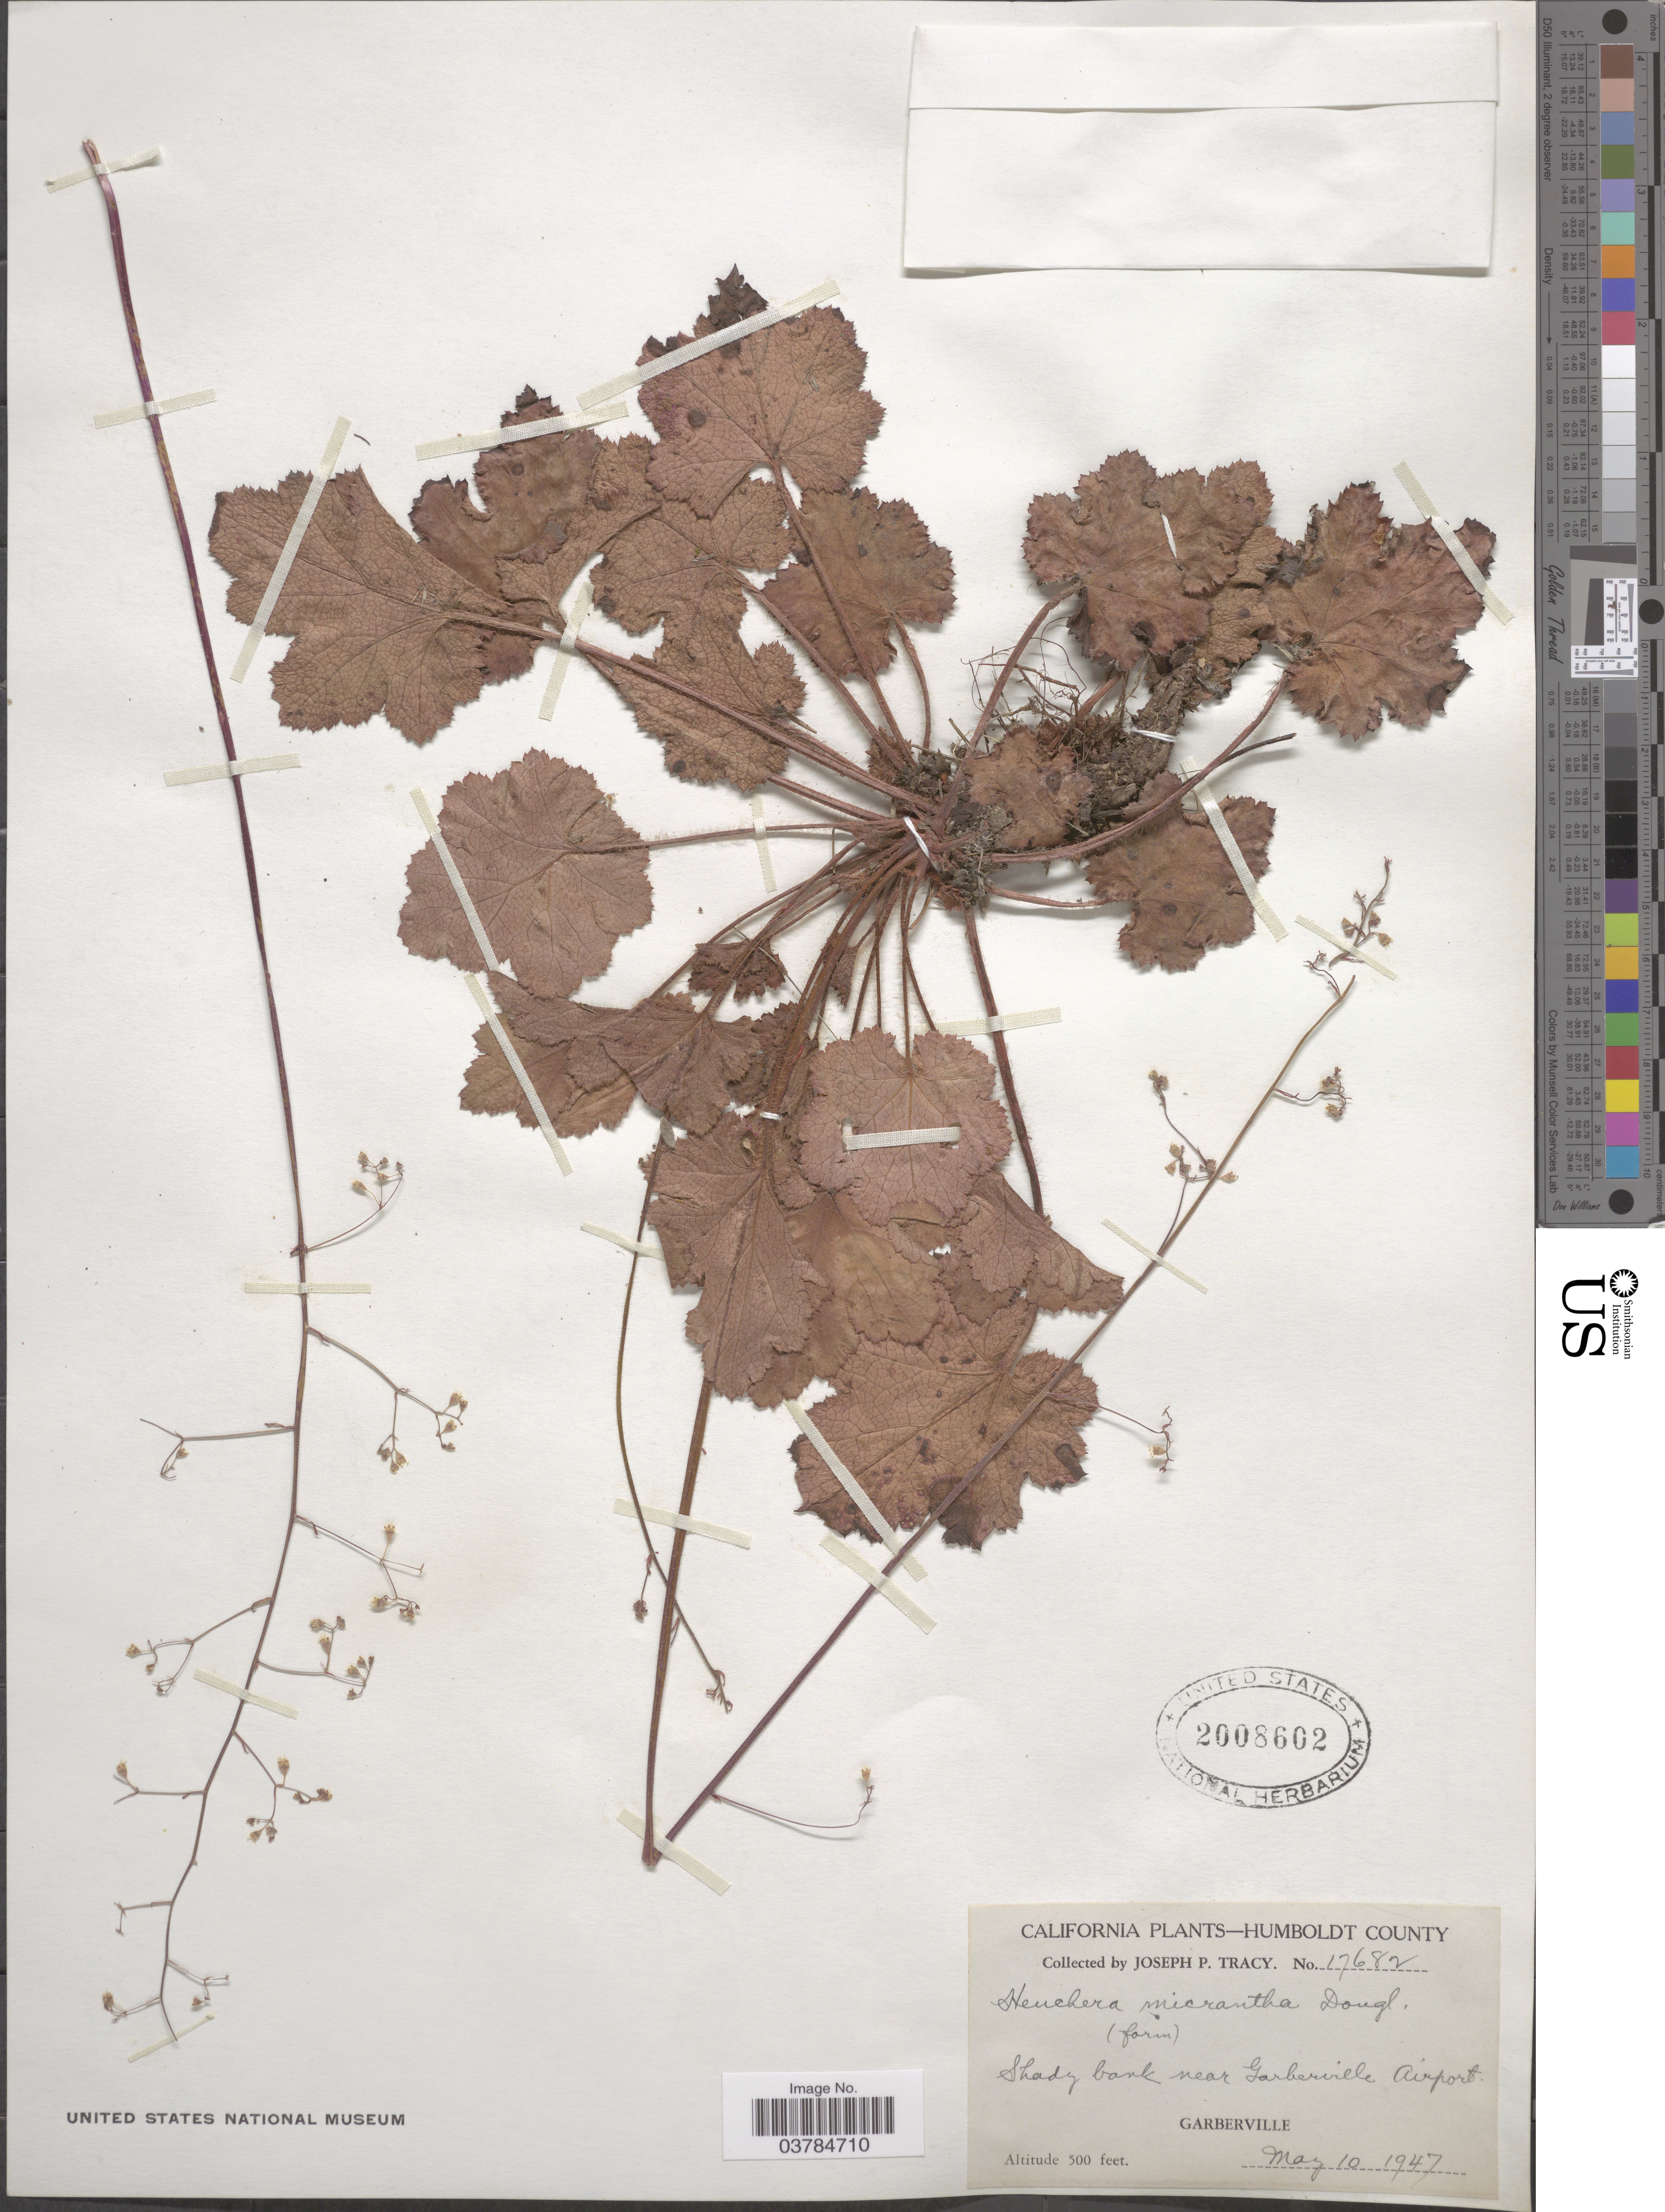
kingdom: Plantae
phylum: Tracheophyta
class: Magnoliopsida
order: Saxifragales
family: Saxifragaceae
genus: Heuchera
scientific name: Heuchera micrantha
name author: Douglas ex Lindl.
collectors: J. Tracy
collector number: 17682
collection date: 1947-05-10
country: United States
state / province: California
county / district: Humboldt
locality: Humboldt County. Shady bank near Garberville Airport. Garberville.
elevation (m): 152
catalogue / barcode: US 2008602